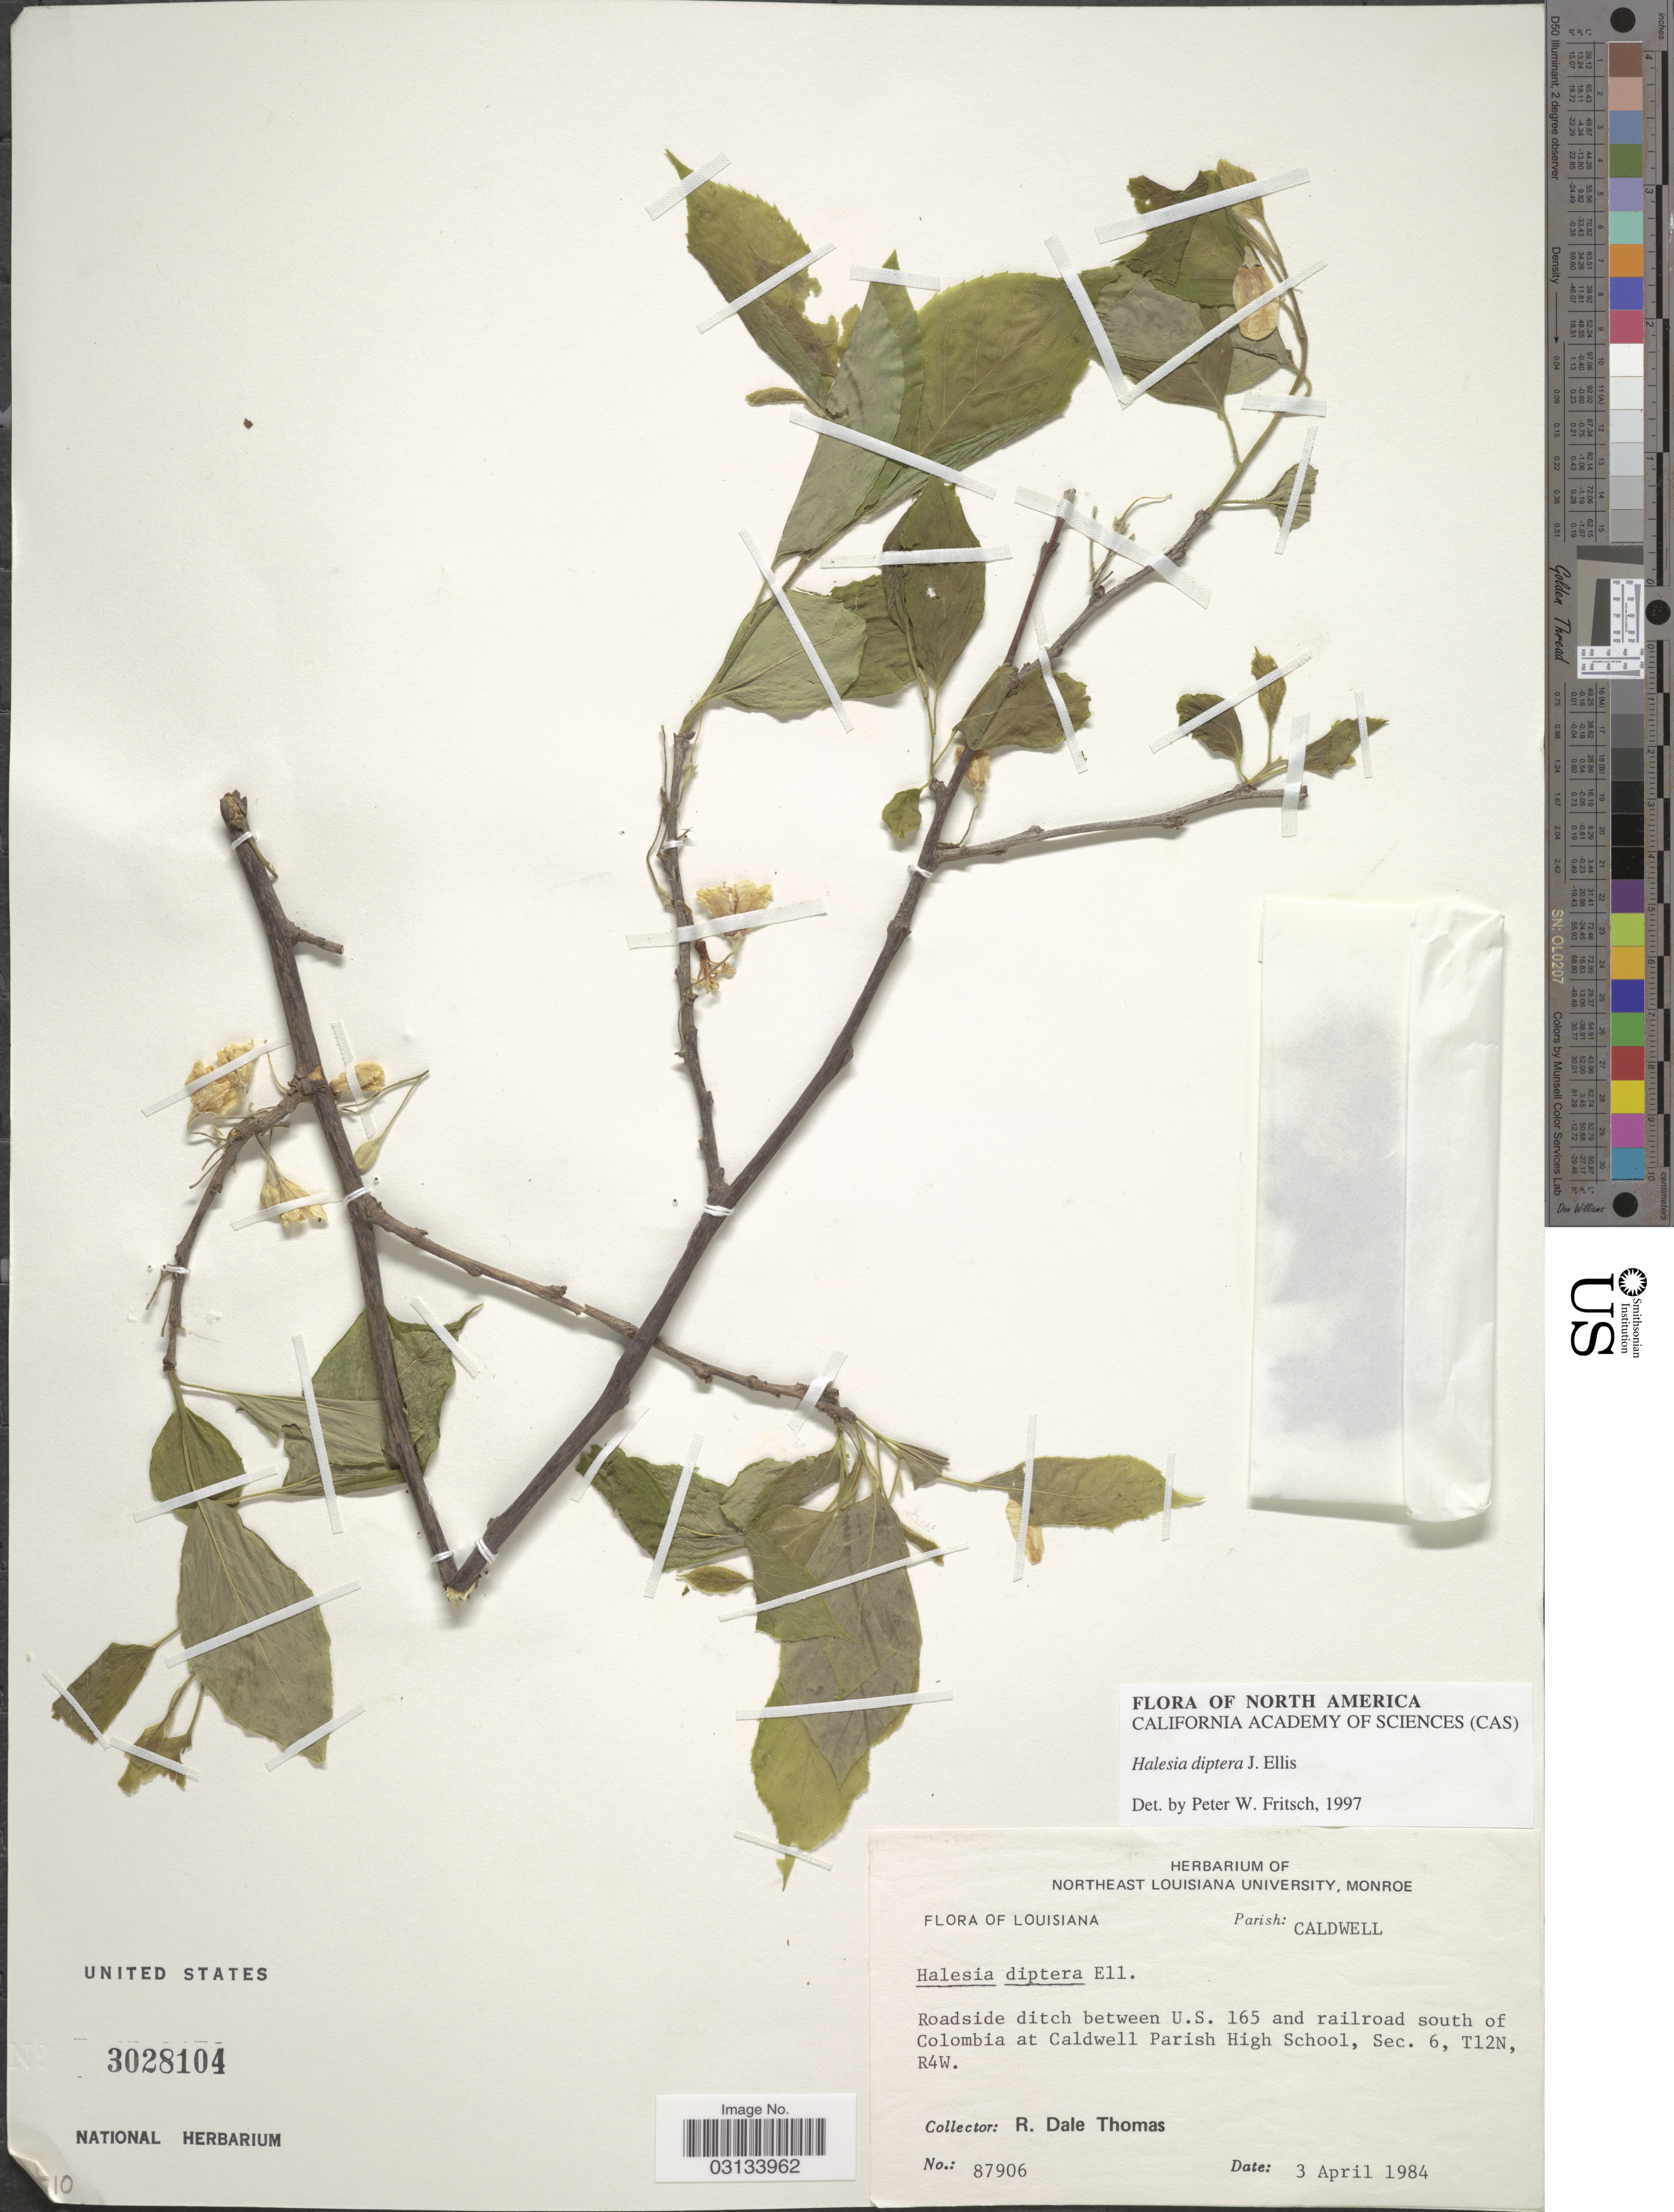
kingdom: Plantae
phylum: Tracheophyta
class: Magnoliopsida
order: Ericales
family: Styracaceae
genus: Halesia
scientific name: Halesia diptera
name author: J. Ellis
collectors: R. Thomas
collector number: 87906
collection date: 1984-04-03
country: United States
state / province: Louisiana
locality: Parish: Caldwell. Roadside ditch between U.S. 165 and railroad south of Colombia at Caldwell Parish High School, Sec. 6, T12N, R4W.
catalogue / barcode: US 3028104